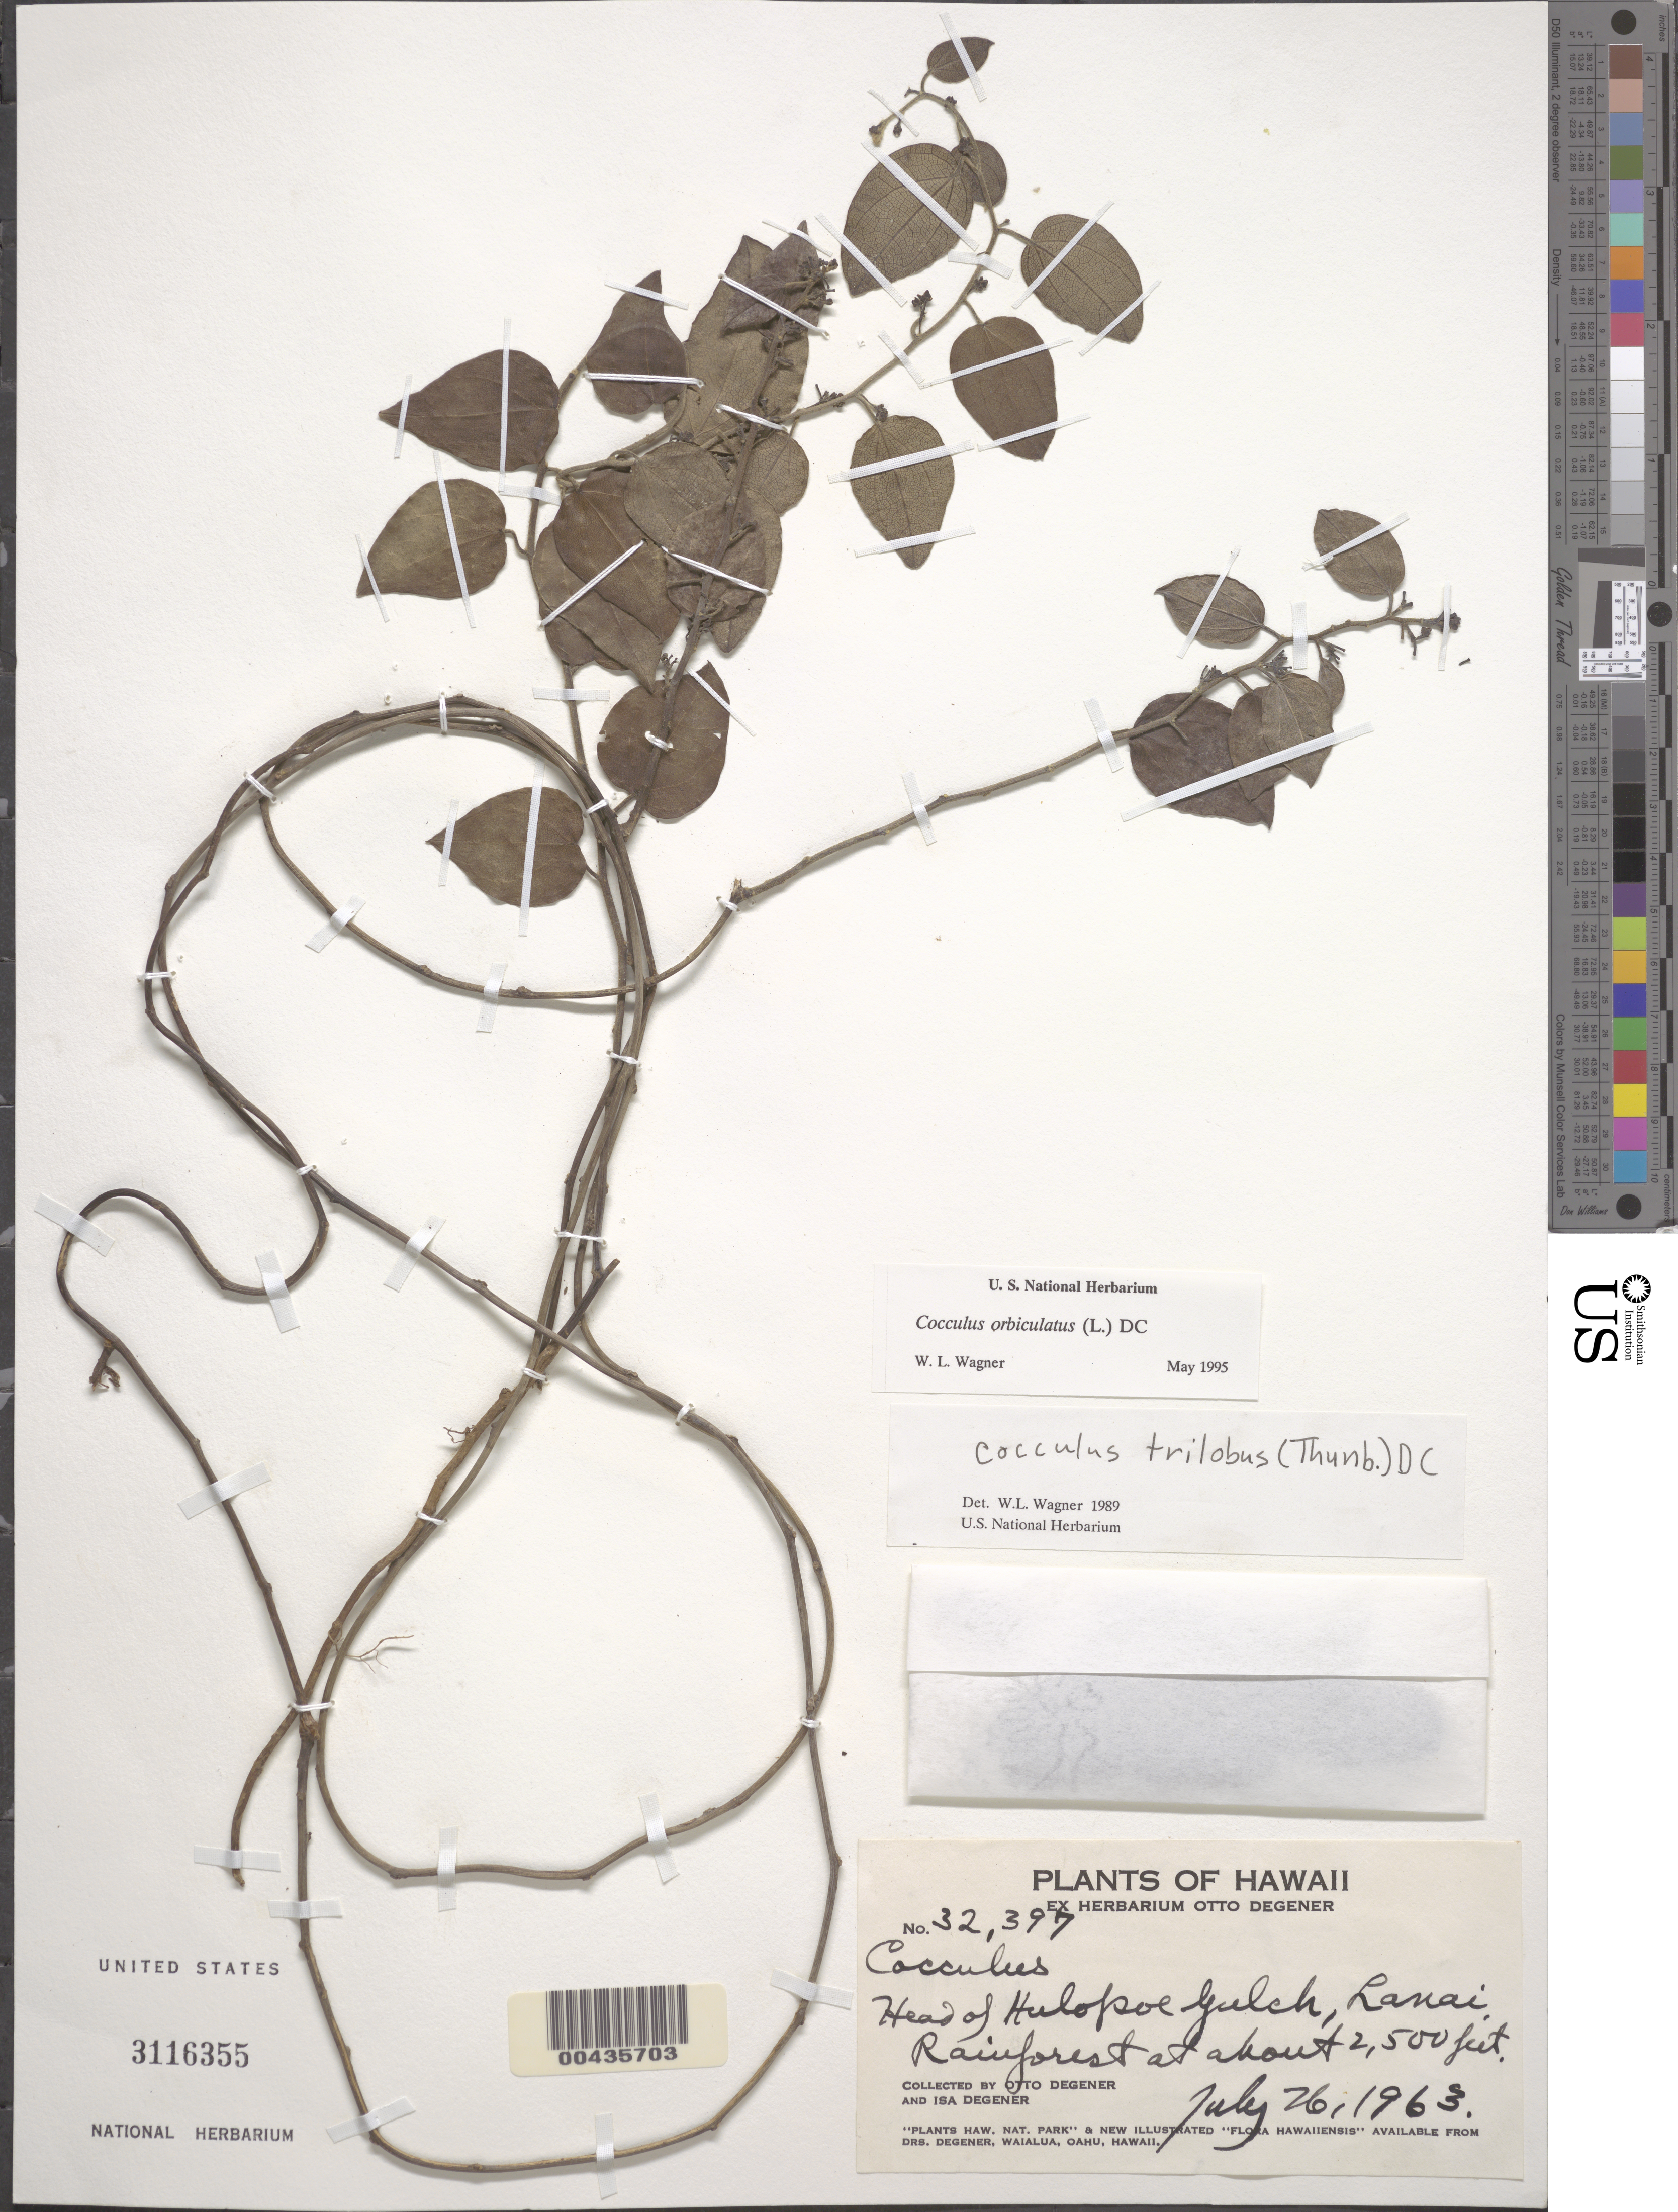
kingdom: Plantae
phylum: Tracheophyta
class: Magnoliopsida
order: Ranunculales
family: Menispermaceae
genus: Cocculus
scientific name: Cocculus orbiculatus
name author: (L.) DC.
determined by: Wagner, W. L., (BOT), Smithsonian Institution - National Museum of Natural History (UNITED STATES)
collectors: O. Degener & I. Degener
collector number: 32397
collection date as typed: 26 Jul 1963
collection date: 1963-07-26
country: United States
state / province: Hawaii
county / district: Maui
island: Lana'i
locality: Head of Hulopoe Gulch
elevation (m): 762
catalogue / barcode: US 3116355